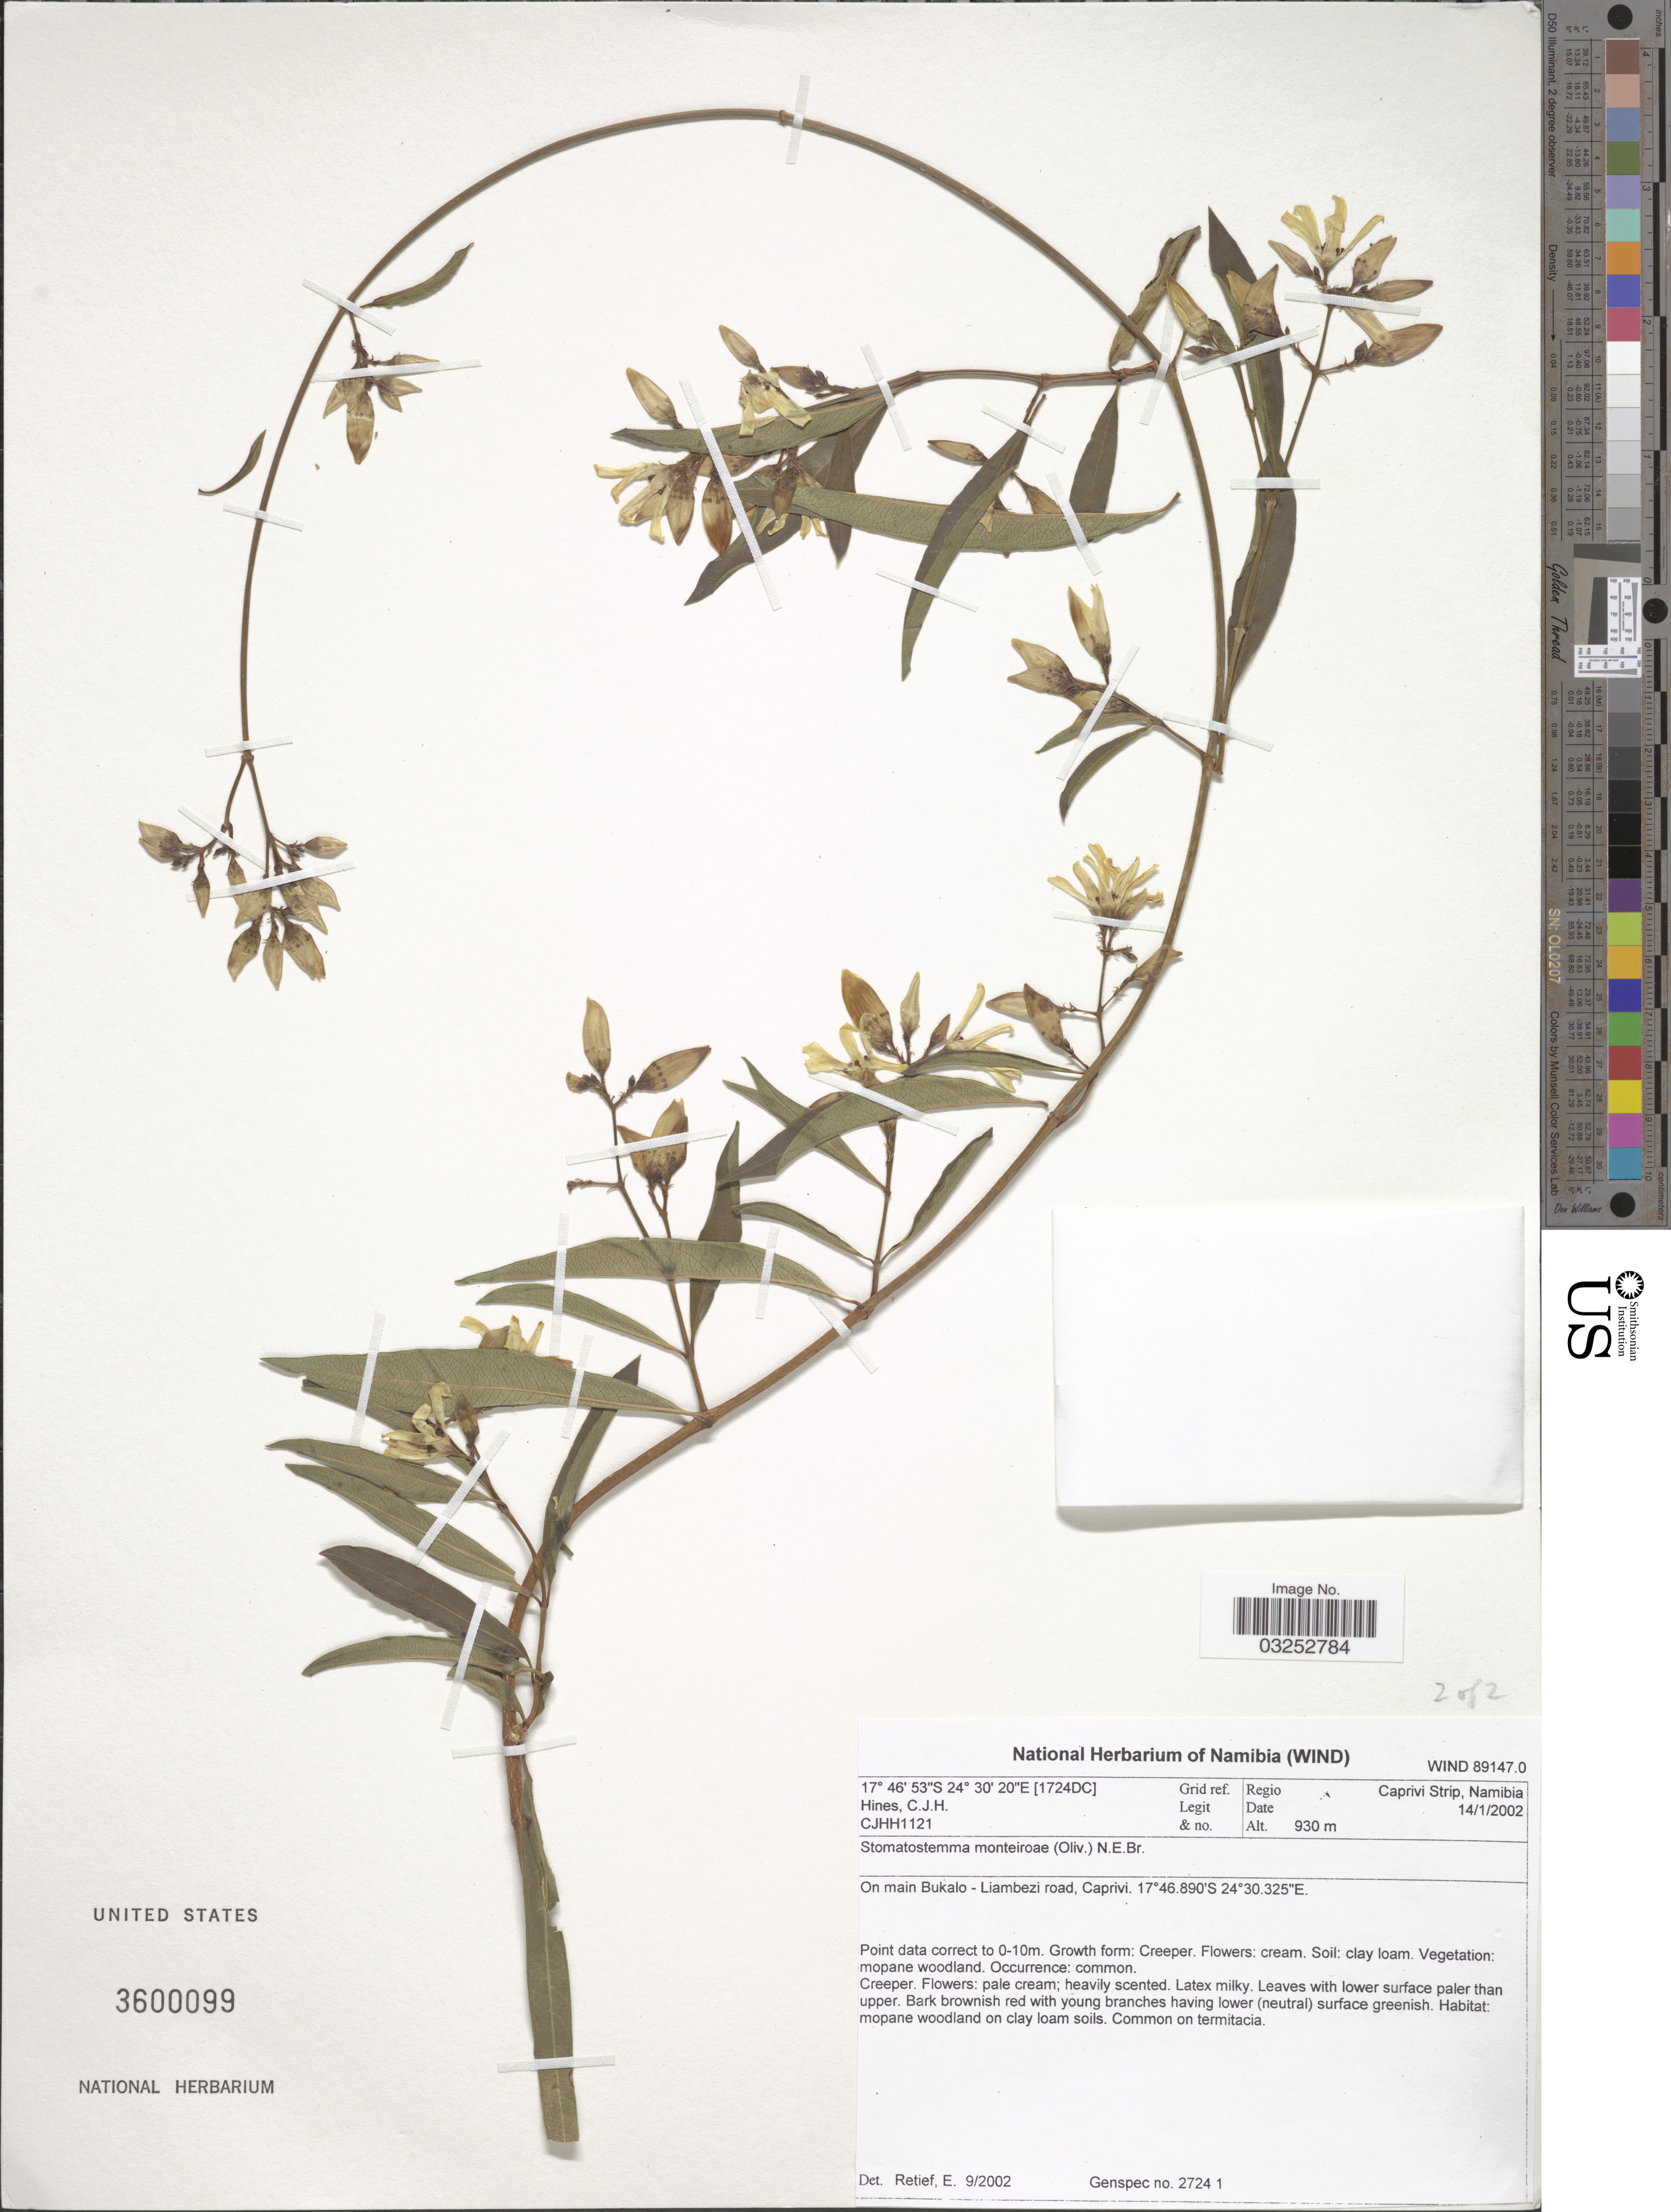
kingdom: Plantae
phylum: Tracheophyta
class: Magnoliopsida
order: Gentianales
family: Apocynaceae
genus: Stomatostemma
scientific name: Stomatostemma monteiroae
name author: N.E. Br.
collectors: C. Hines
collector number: CJHH1121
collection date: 2002-01-14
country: Namibia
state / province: Caprivi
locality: Regio Caprivi Strip, Namibia, Grid ref. [1724DC], On main Bukalo - Liambezi road, Caprivi.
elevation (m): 930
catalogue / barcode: US 3600099